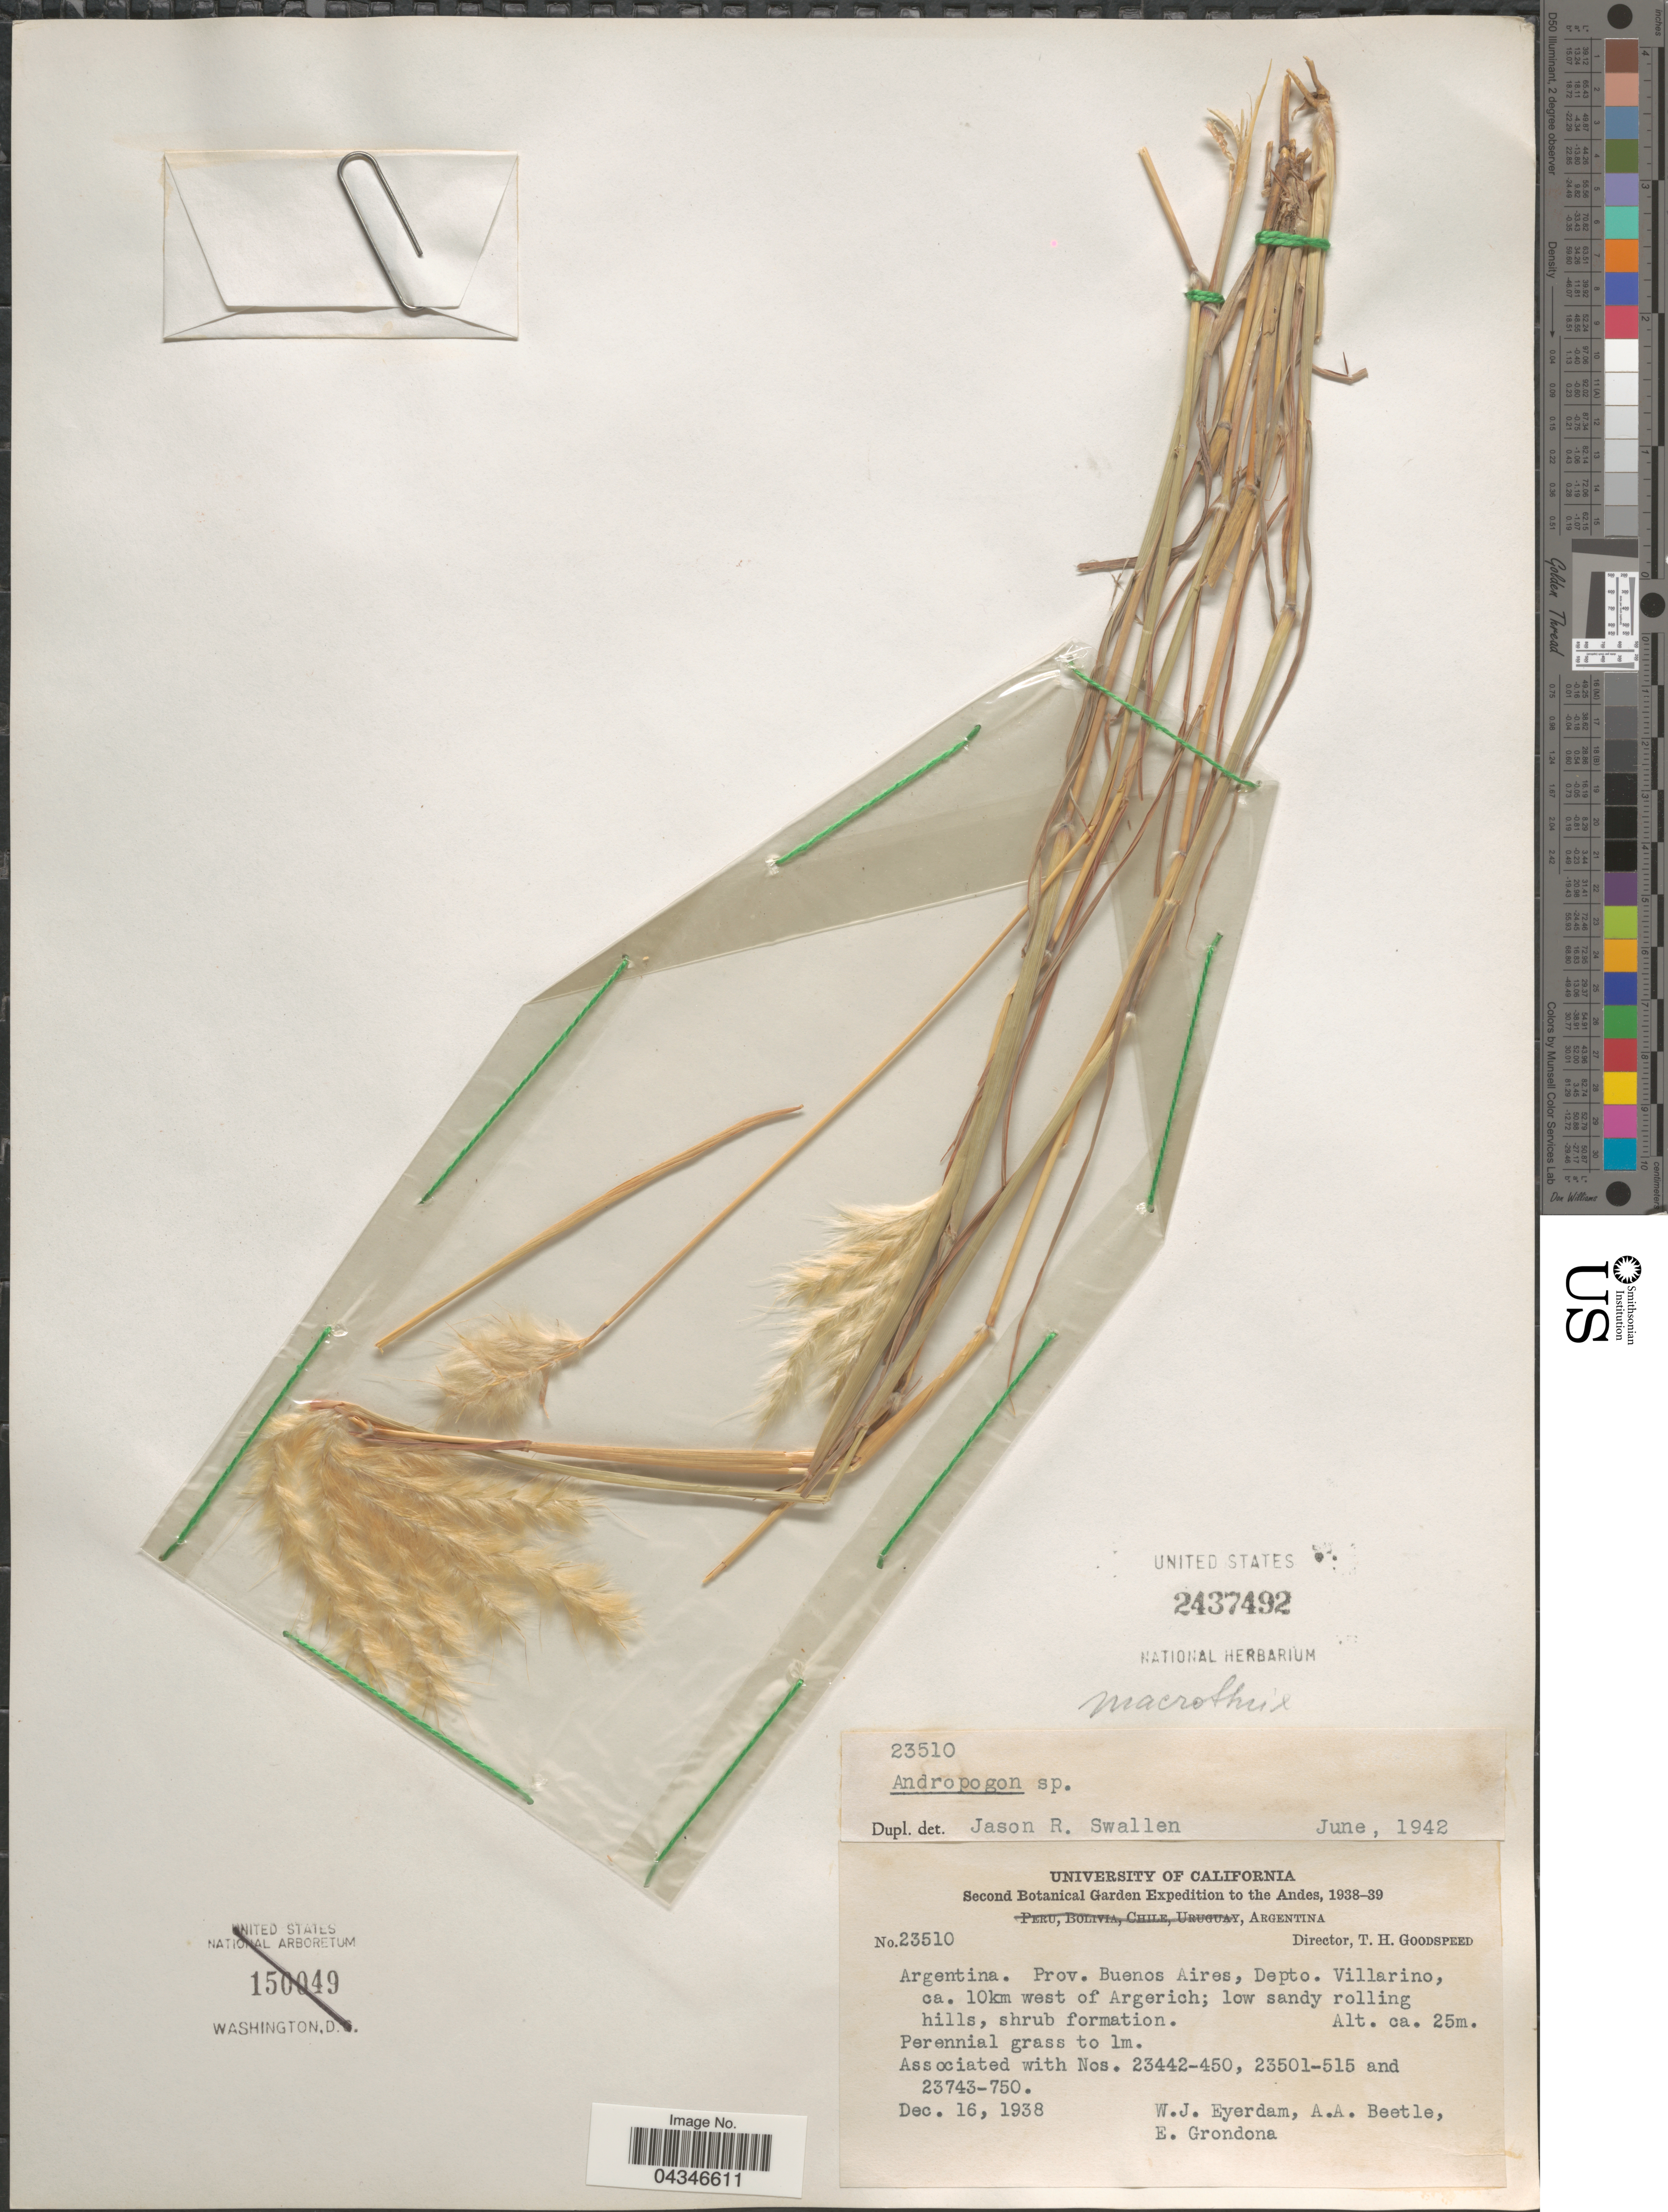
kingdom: Plantae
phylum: Tracheophyta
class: Liliopsida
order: Poales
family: Poaceae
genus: Andropogon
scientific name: Andropogon vetus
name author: Sohns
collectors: W. J. Eyerdam, A. A. Beetle & E. Grondona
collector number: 23510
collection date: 1938-12-16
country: Argentina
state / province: Buenos Aires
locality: Depto. Villarino, ca. 10km west of Argerich.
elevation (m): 25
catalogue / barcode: US 2437492